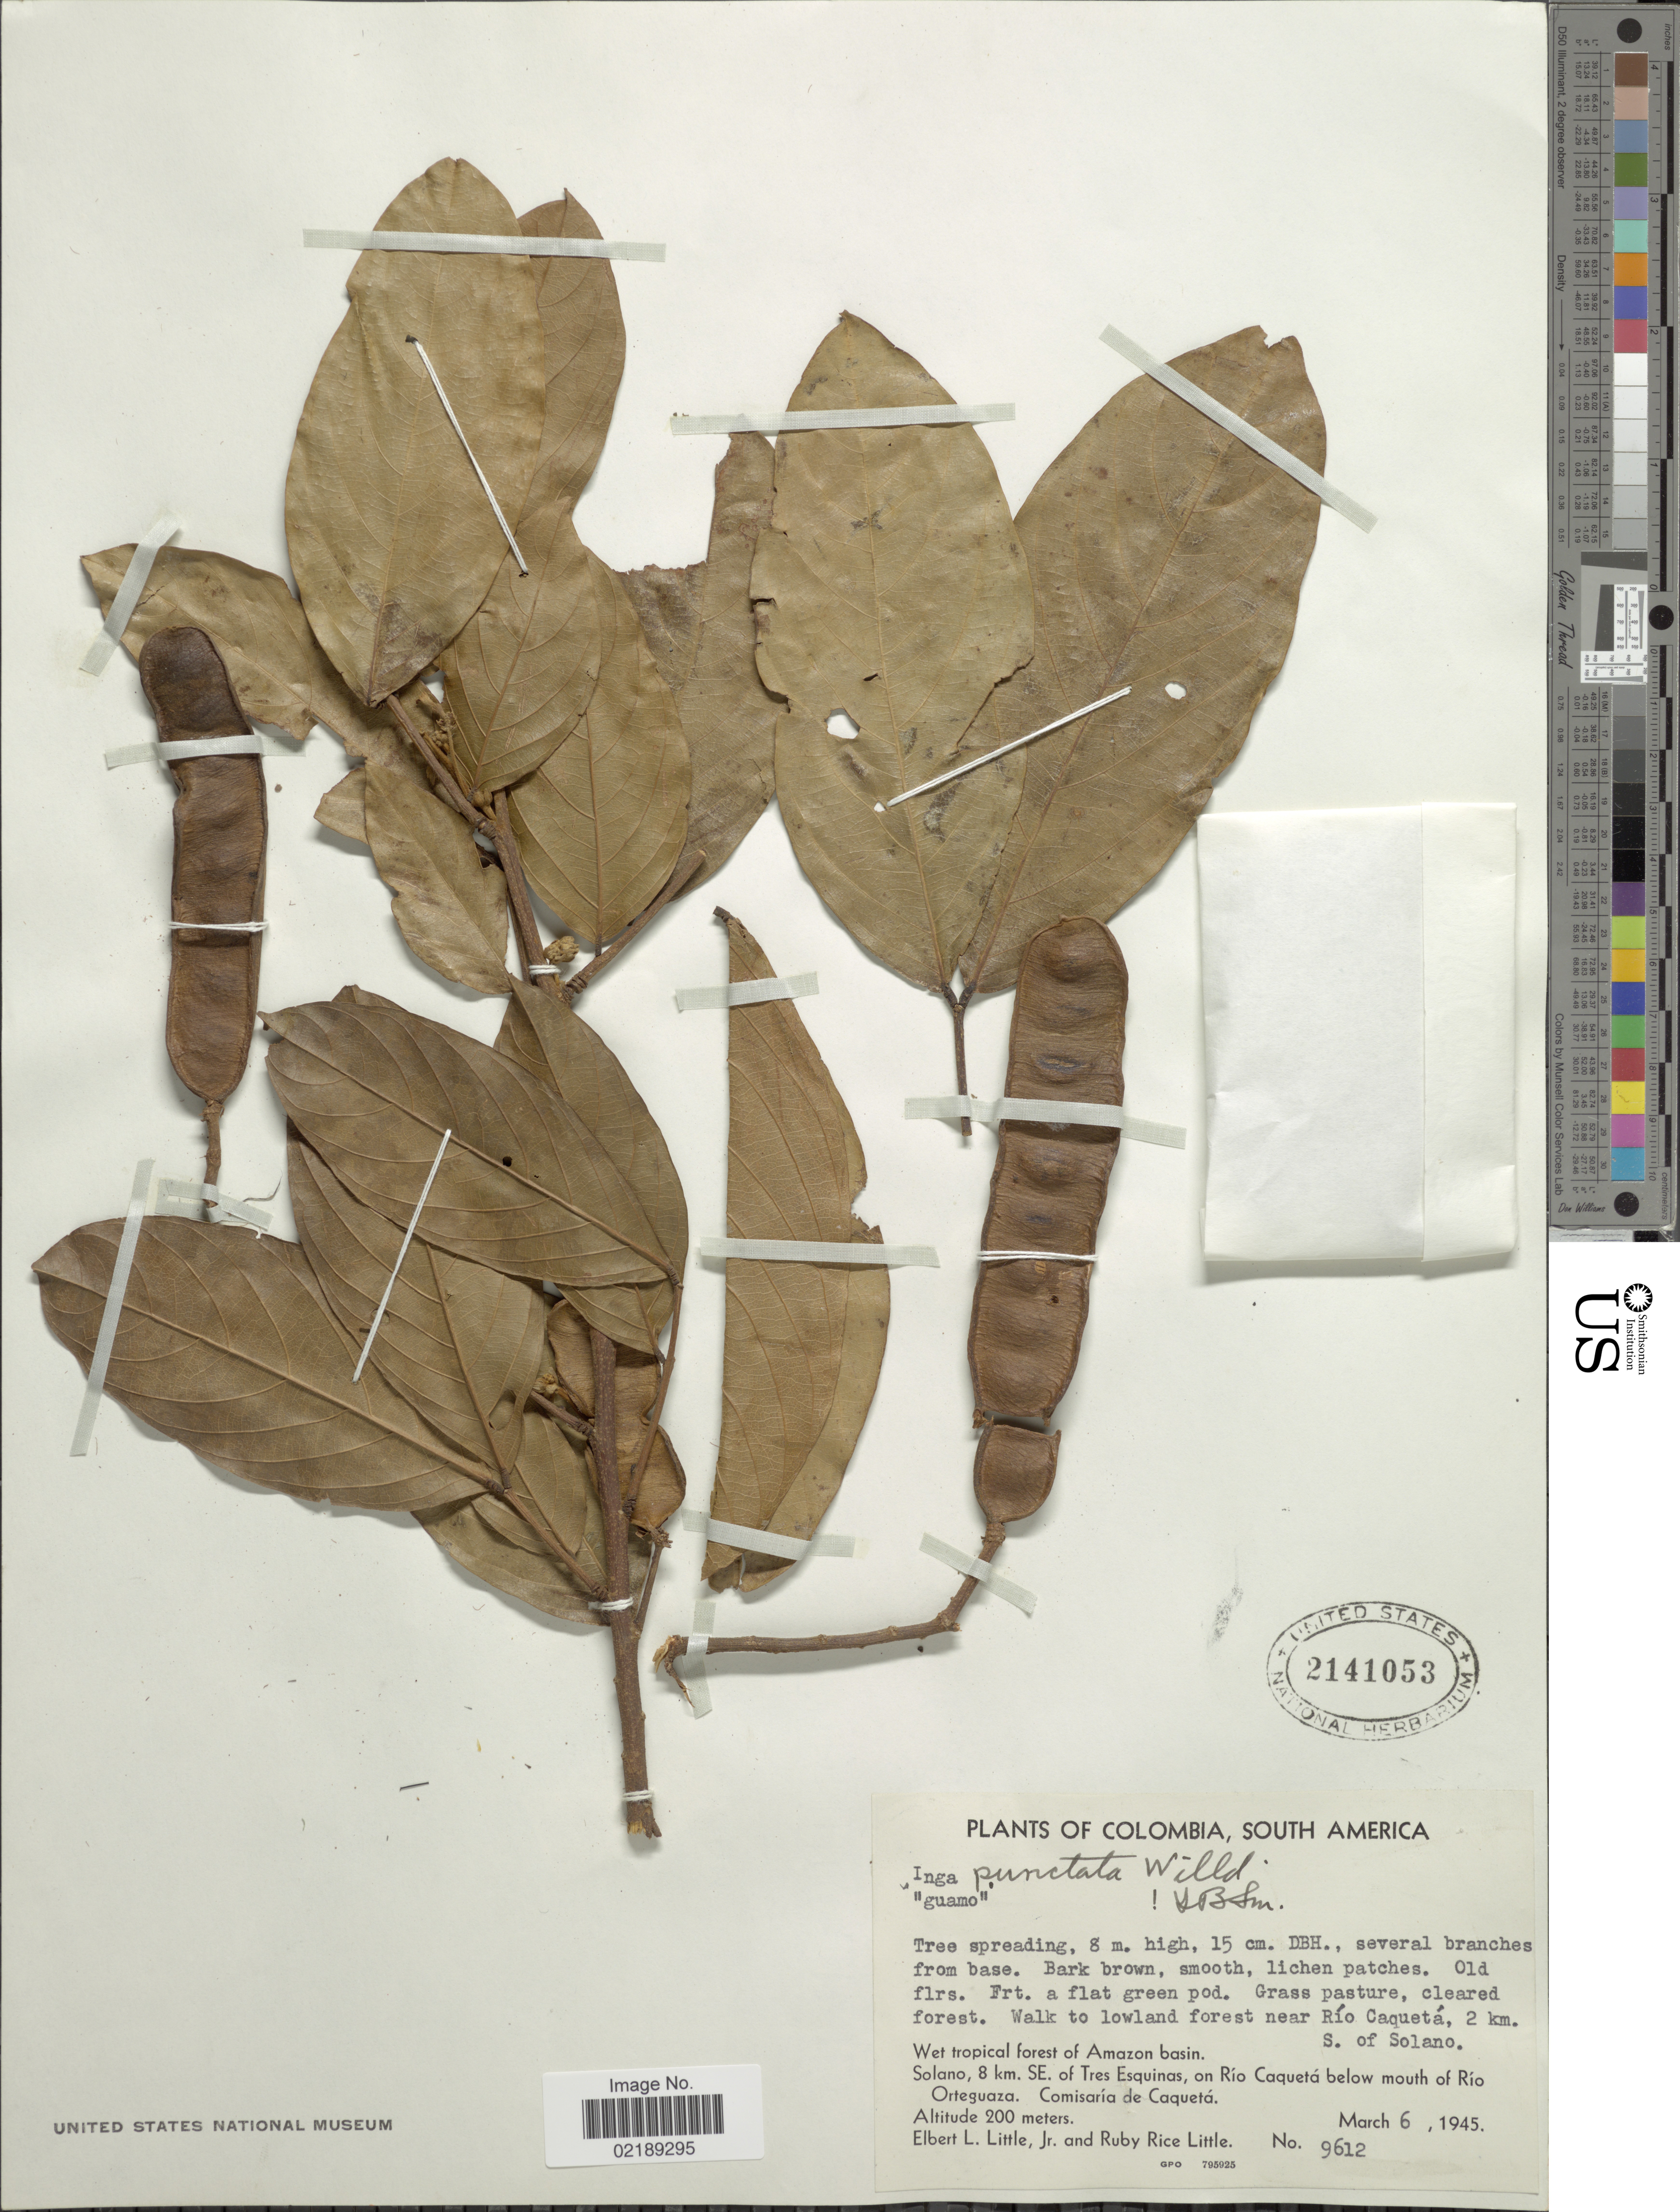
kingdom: Plantae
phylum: Tracheophyta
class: Magnoliopsida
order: Fabales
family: Fabaceae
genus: Inga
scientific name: Inga punctata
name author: Willd.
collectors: E. L. Little & R. R. Little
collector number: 9612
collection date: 1945-03-06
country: Colombia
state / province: Caquetá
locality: Walk to lowland forest near Rio Caqueta, 2 km. S. of Solano, wet tropical forest of Amazon basin, Solano, 8 km. SE. of Tres Esquinas, on Rio Caqueta below mouth of Rio Ortequaza, Comisaria de Caqueta.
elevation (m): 200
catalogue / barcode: US 2141053